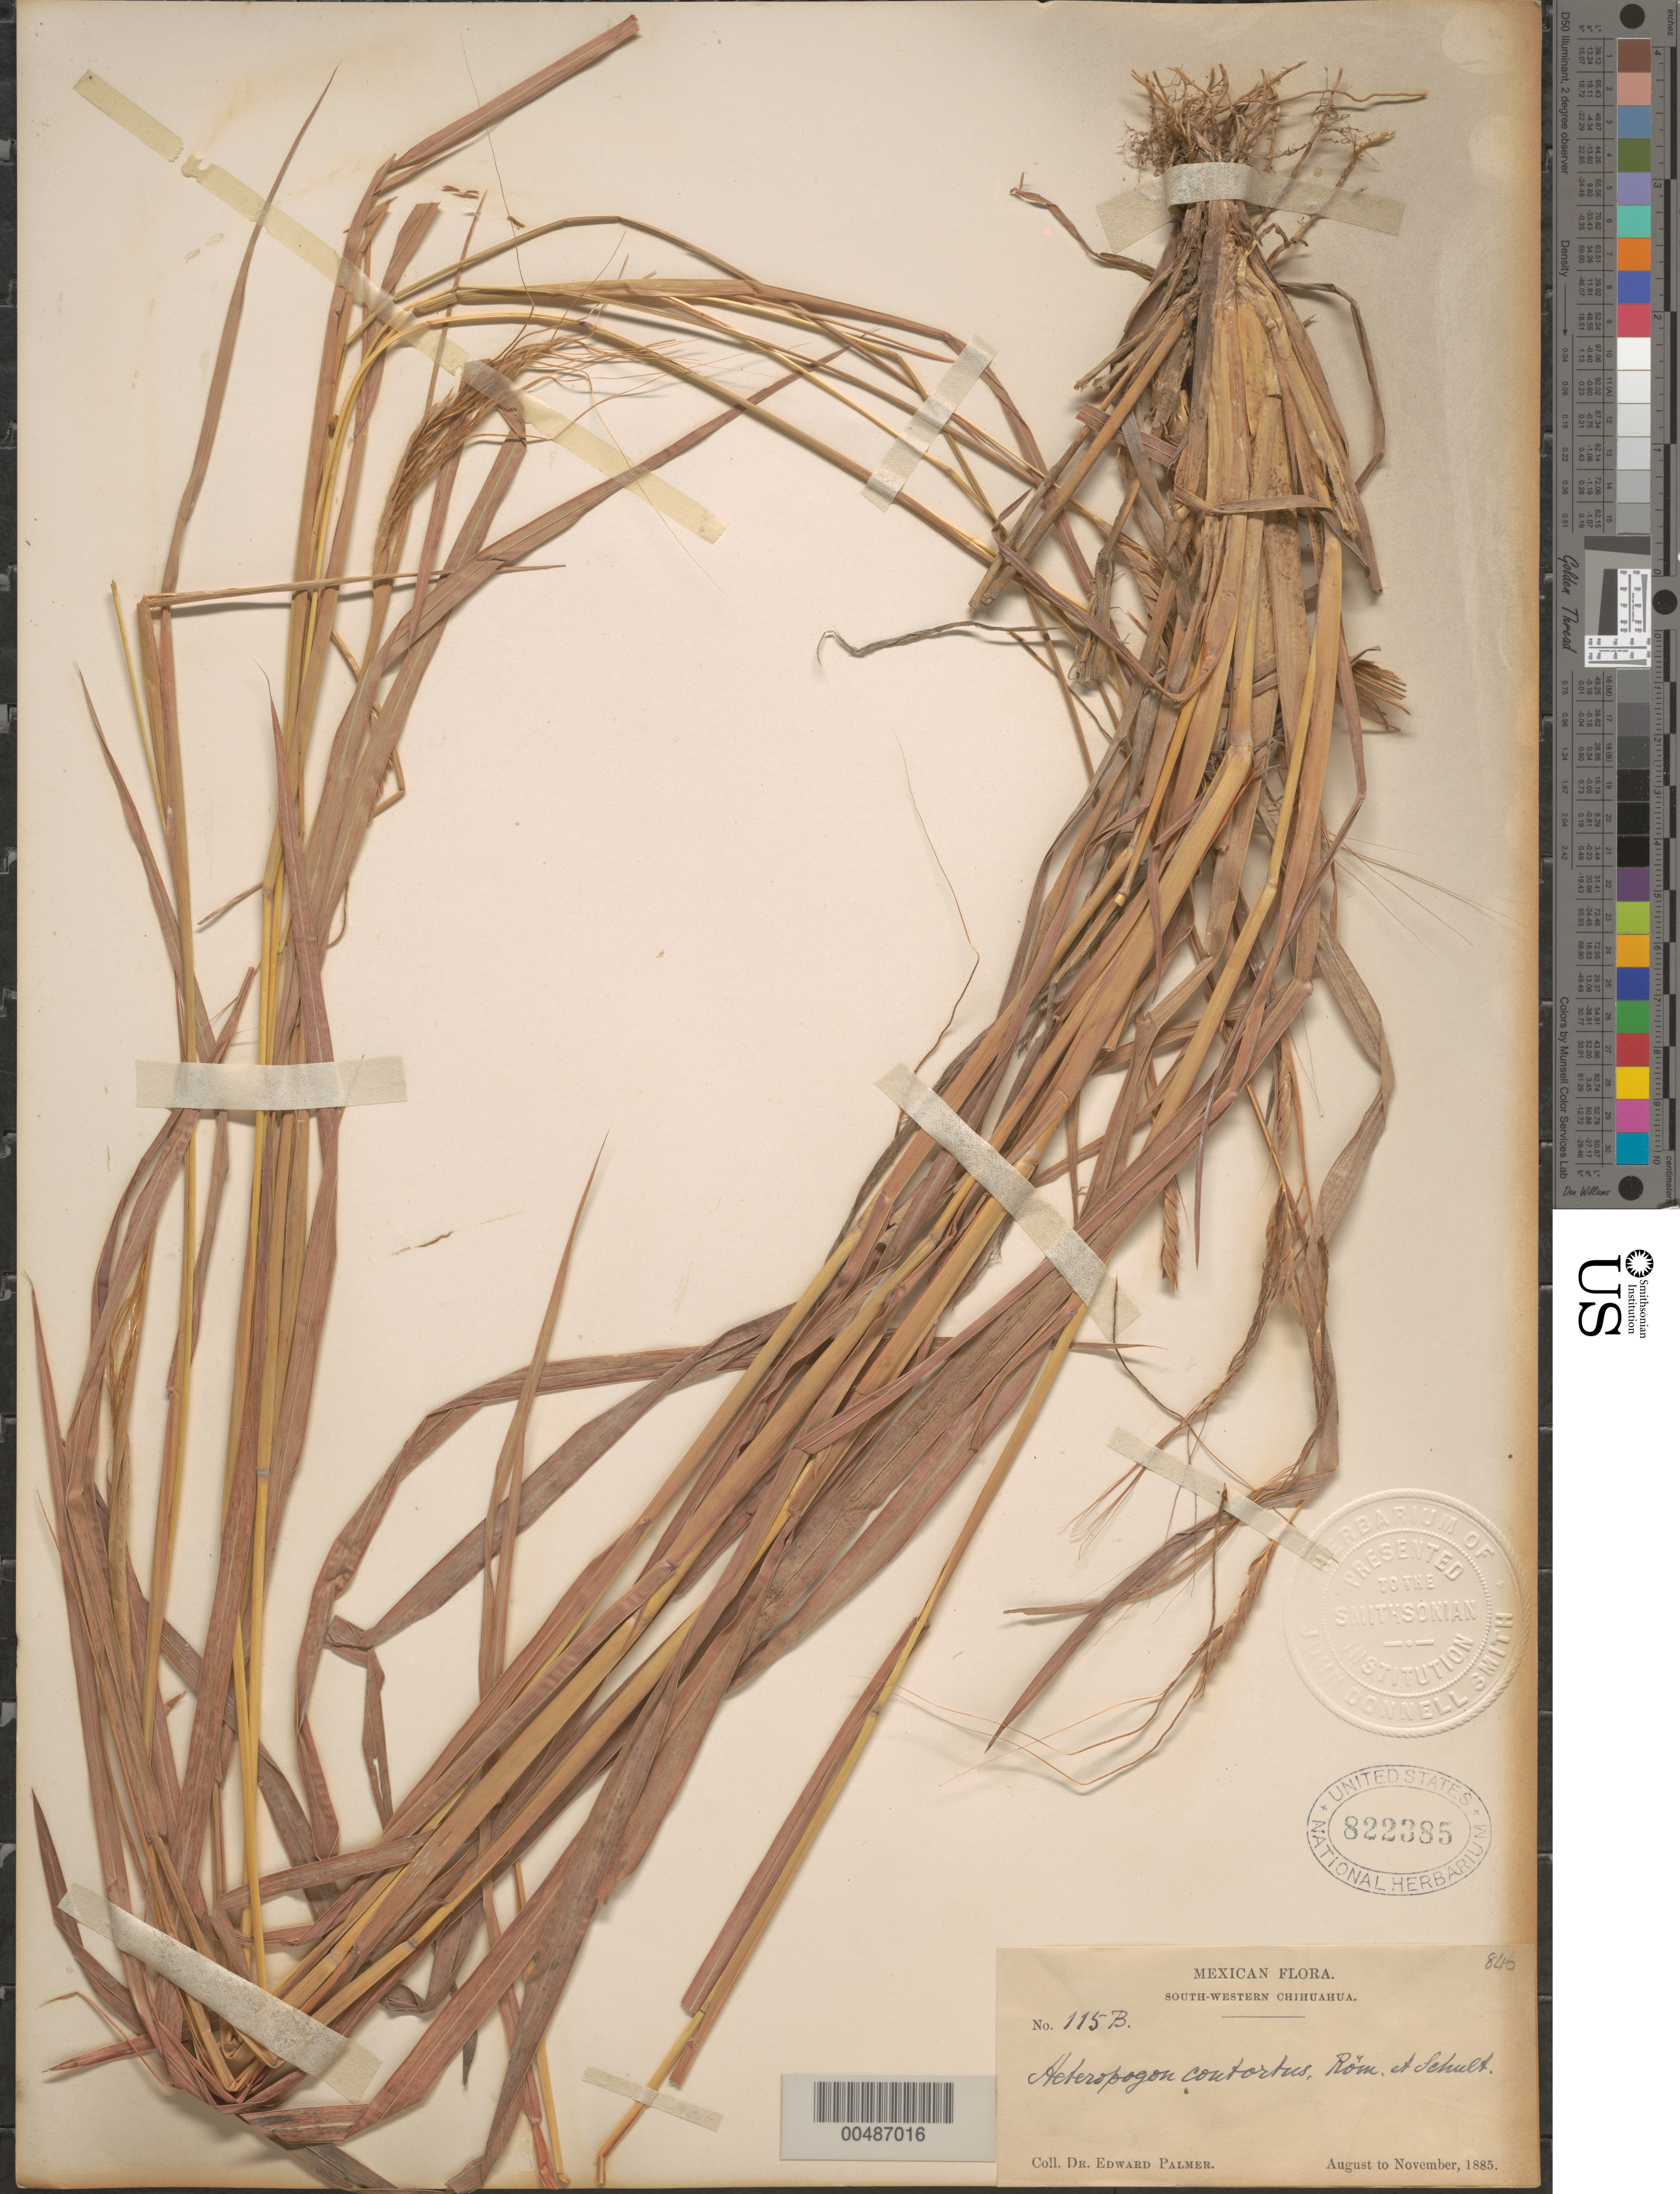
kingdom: Plantae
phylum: Tracheophyta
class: Liliopsida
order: Poales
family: Poaceae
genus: Heteropogon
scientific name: Heteropogon contortus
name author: (L.) P. Beauv. ex Roem. & Schult.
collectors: E. Palmer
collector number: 115B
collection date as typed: Aug 1885 to Nov 1885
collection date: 1885-08/1885-11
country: Mexico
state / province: Chihuahua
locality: South-western Chihuahua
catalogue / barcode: US 822385